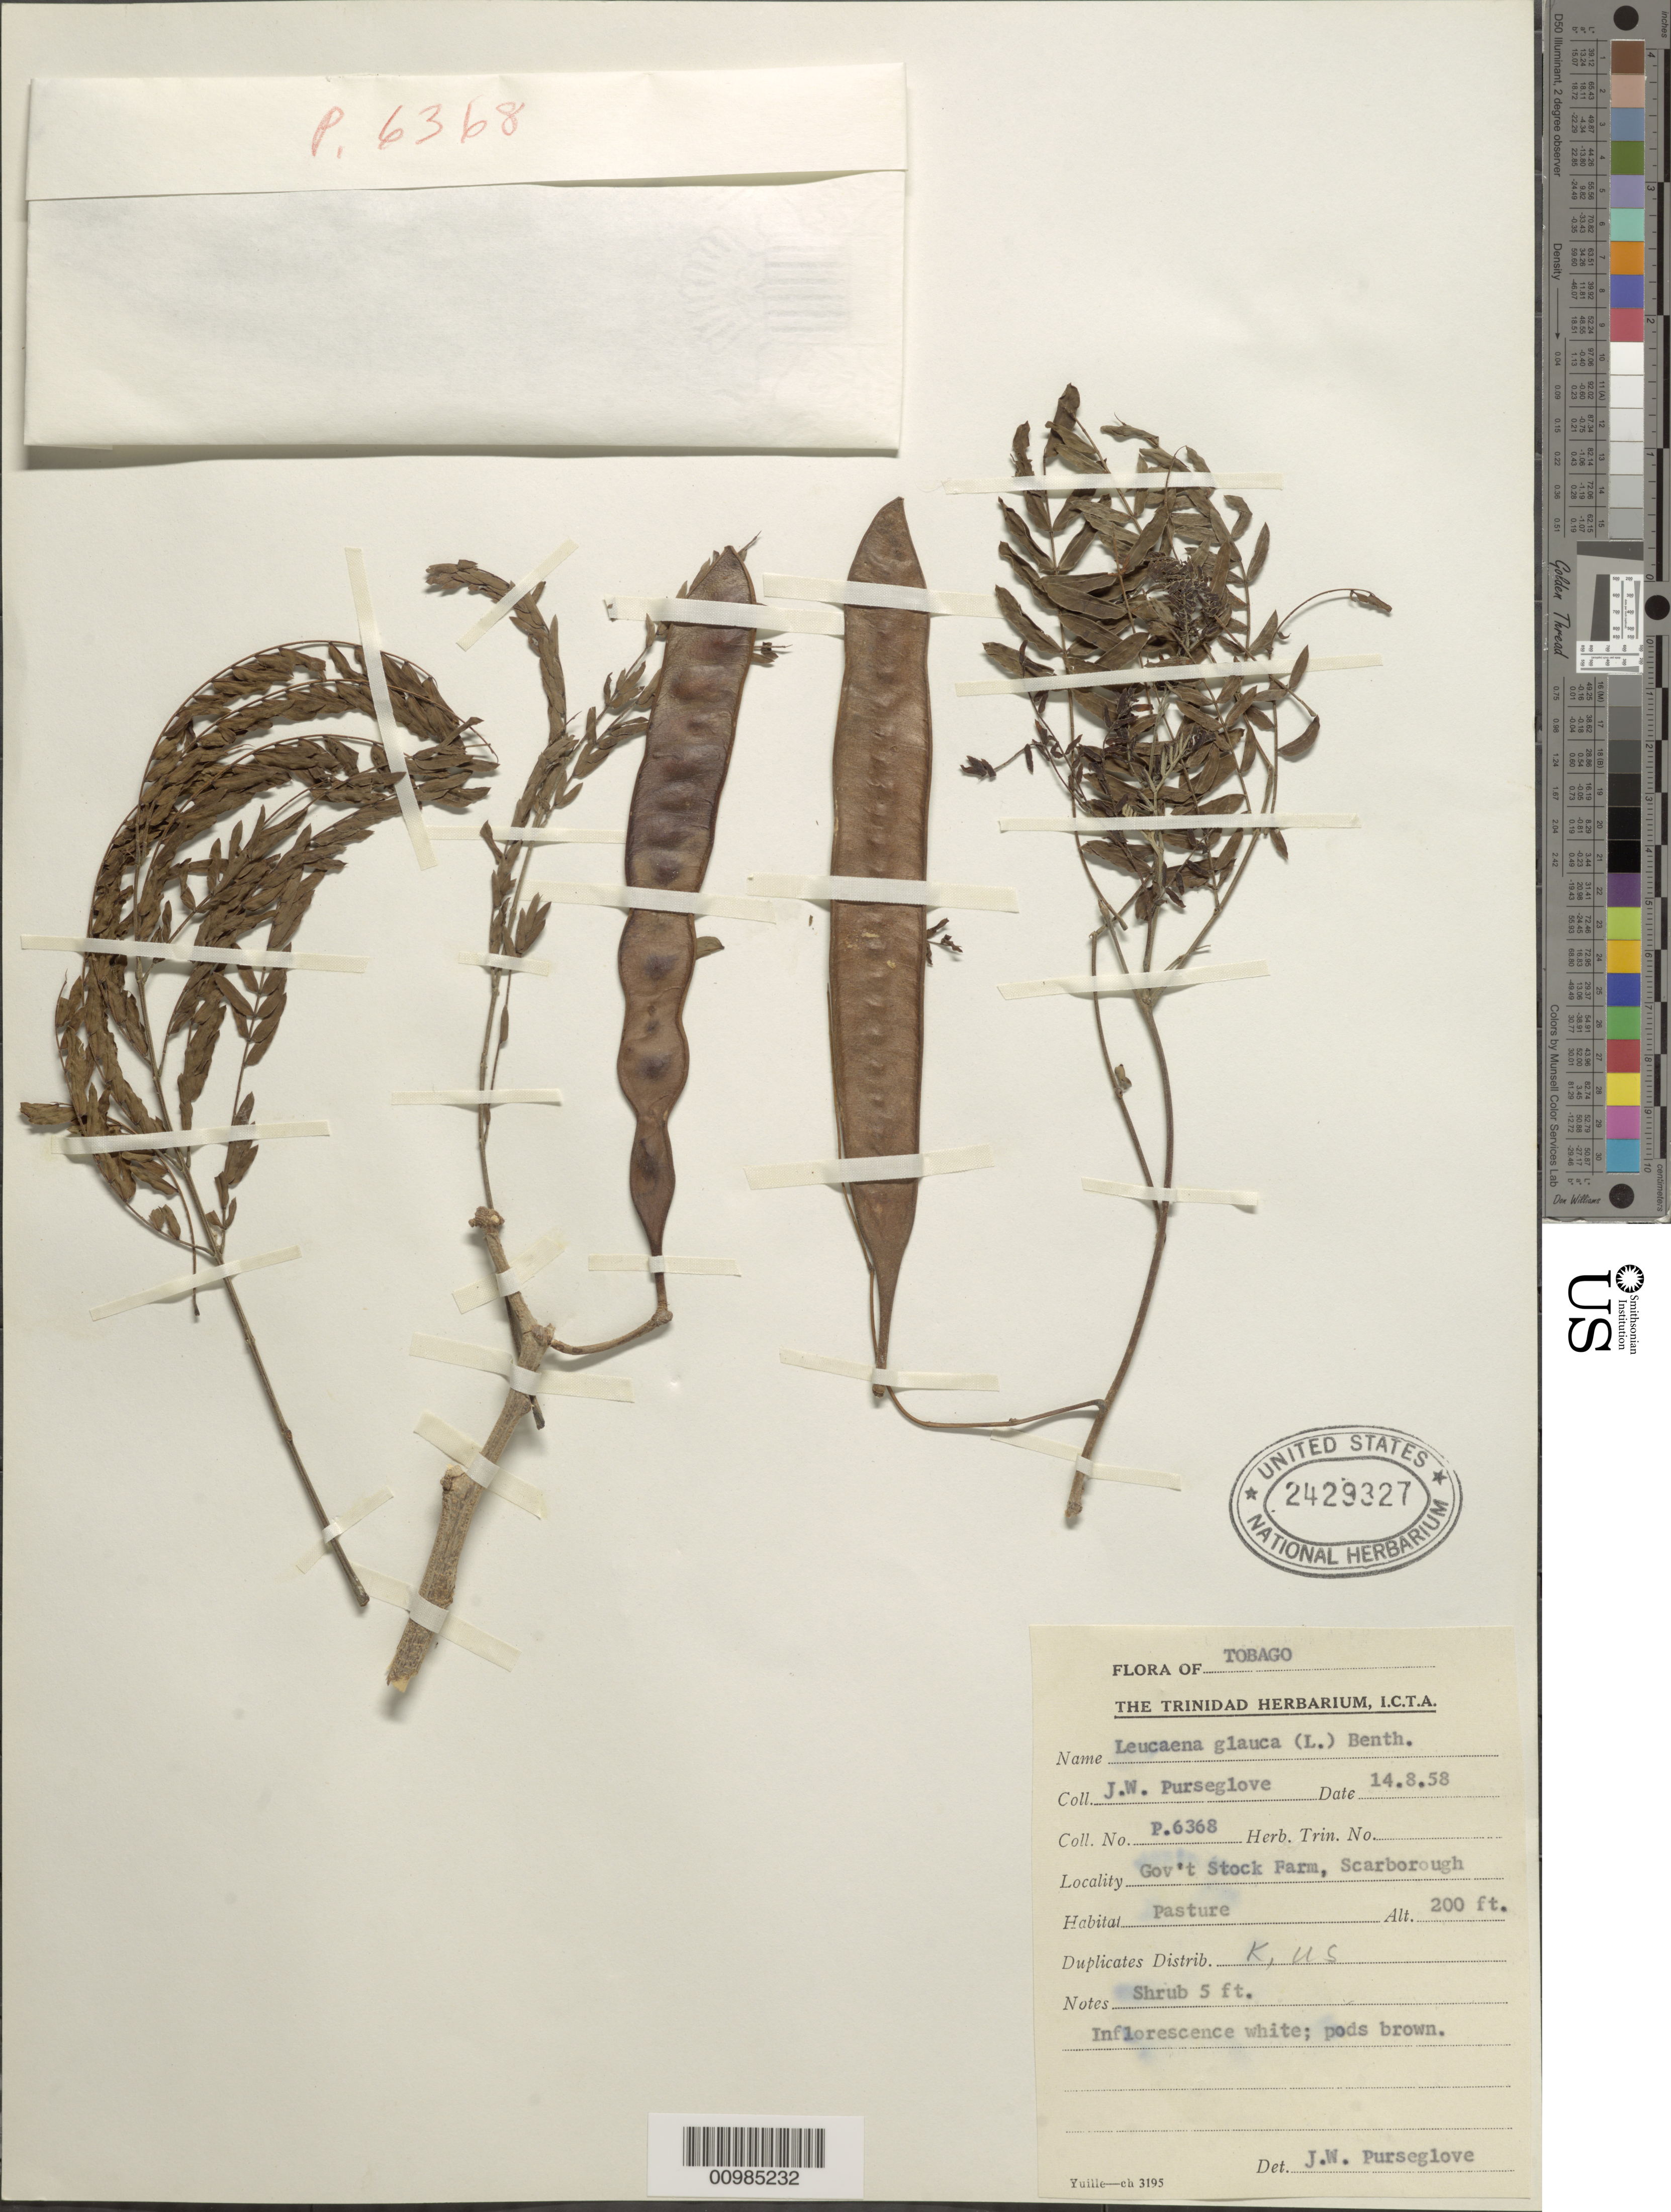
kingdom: Plantae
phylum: Tracheophyta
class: Magnoliopsida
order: Fabales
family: Fabaceae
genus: Leucaena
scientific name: Leucaena leucocephala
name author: (Lam.) de Wit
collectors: J. Purseglove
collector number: P.6368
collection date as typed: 14 Aug 1958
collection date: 1958-08-14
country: Trinidad and Tobago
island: Tobago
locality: Scarborough, Gov't Stock Farm.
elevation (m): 61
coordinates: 0 N, 0 E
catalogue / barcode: US 2429327